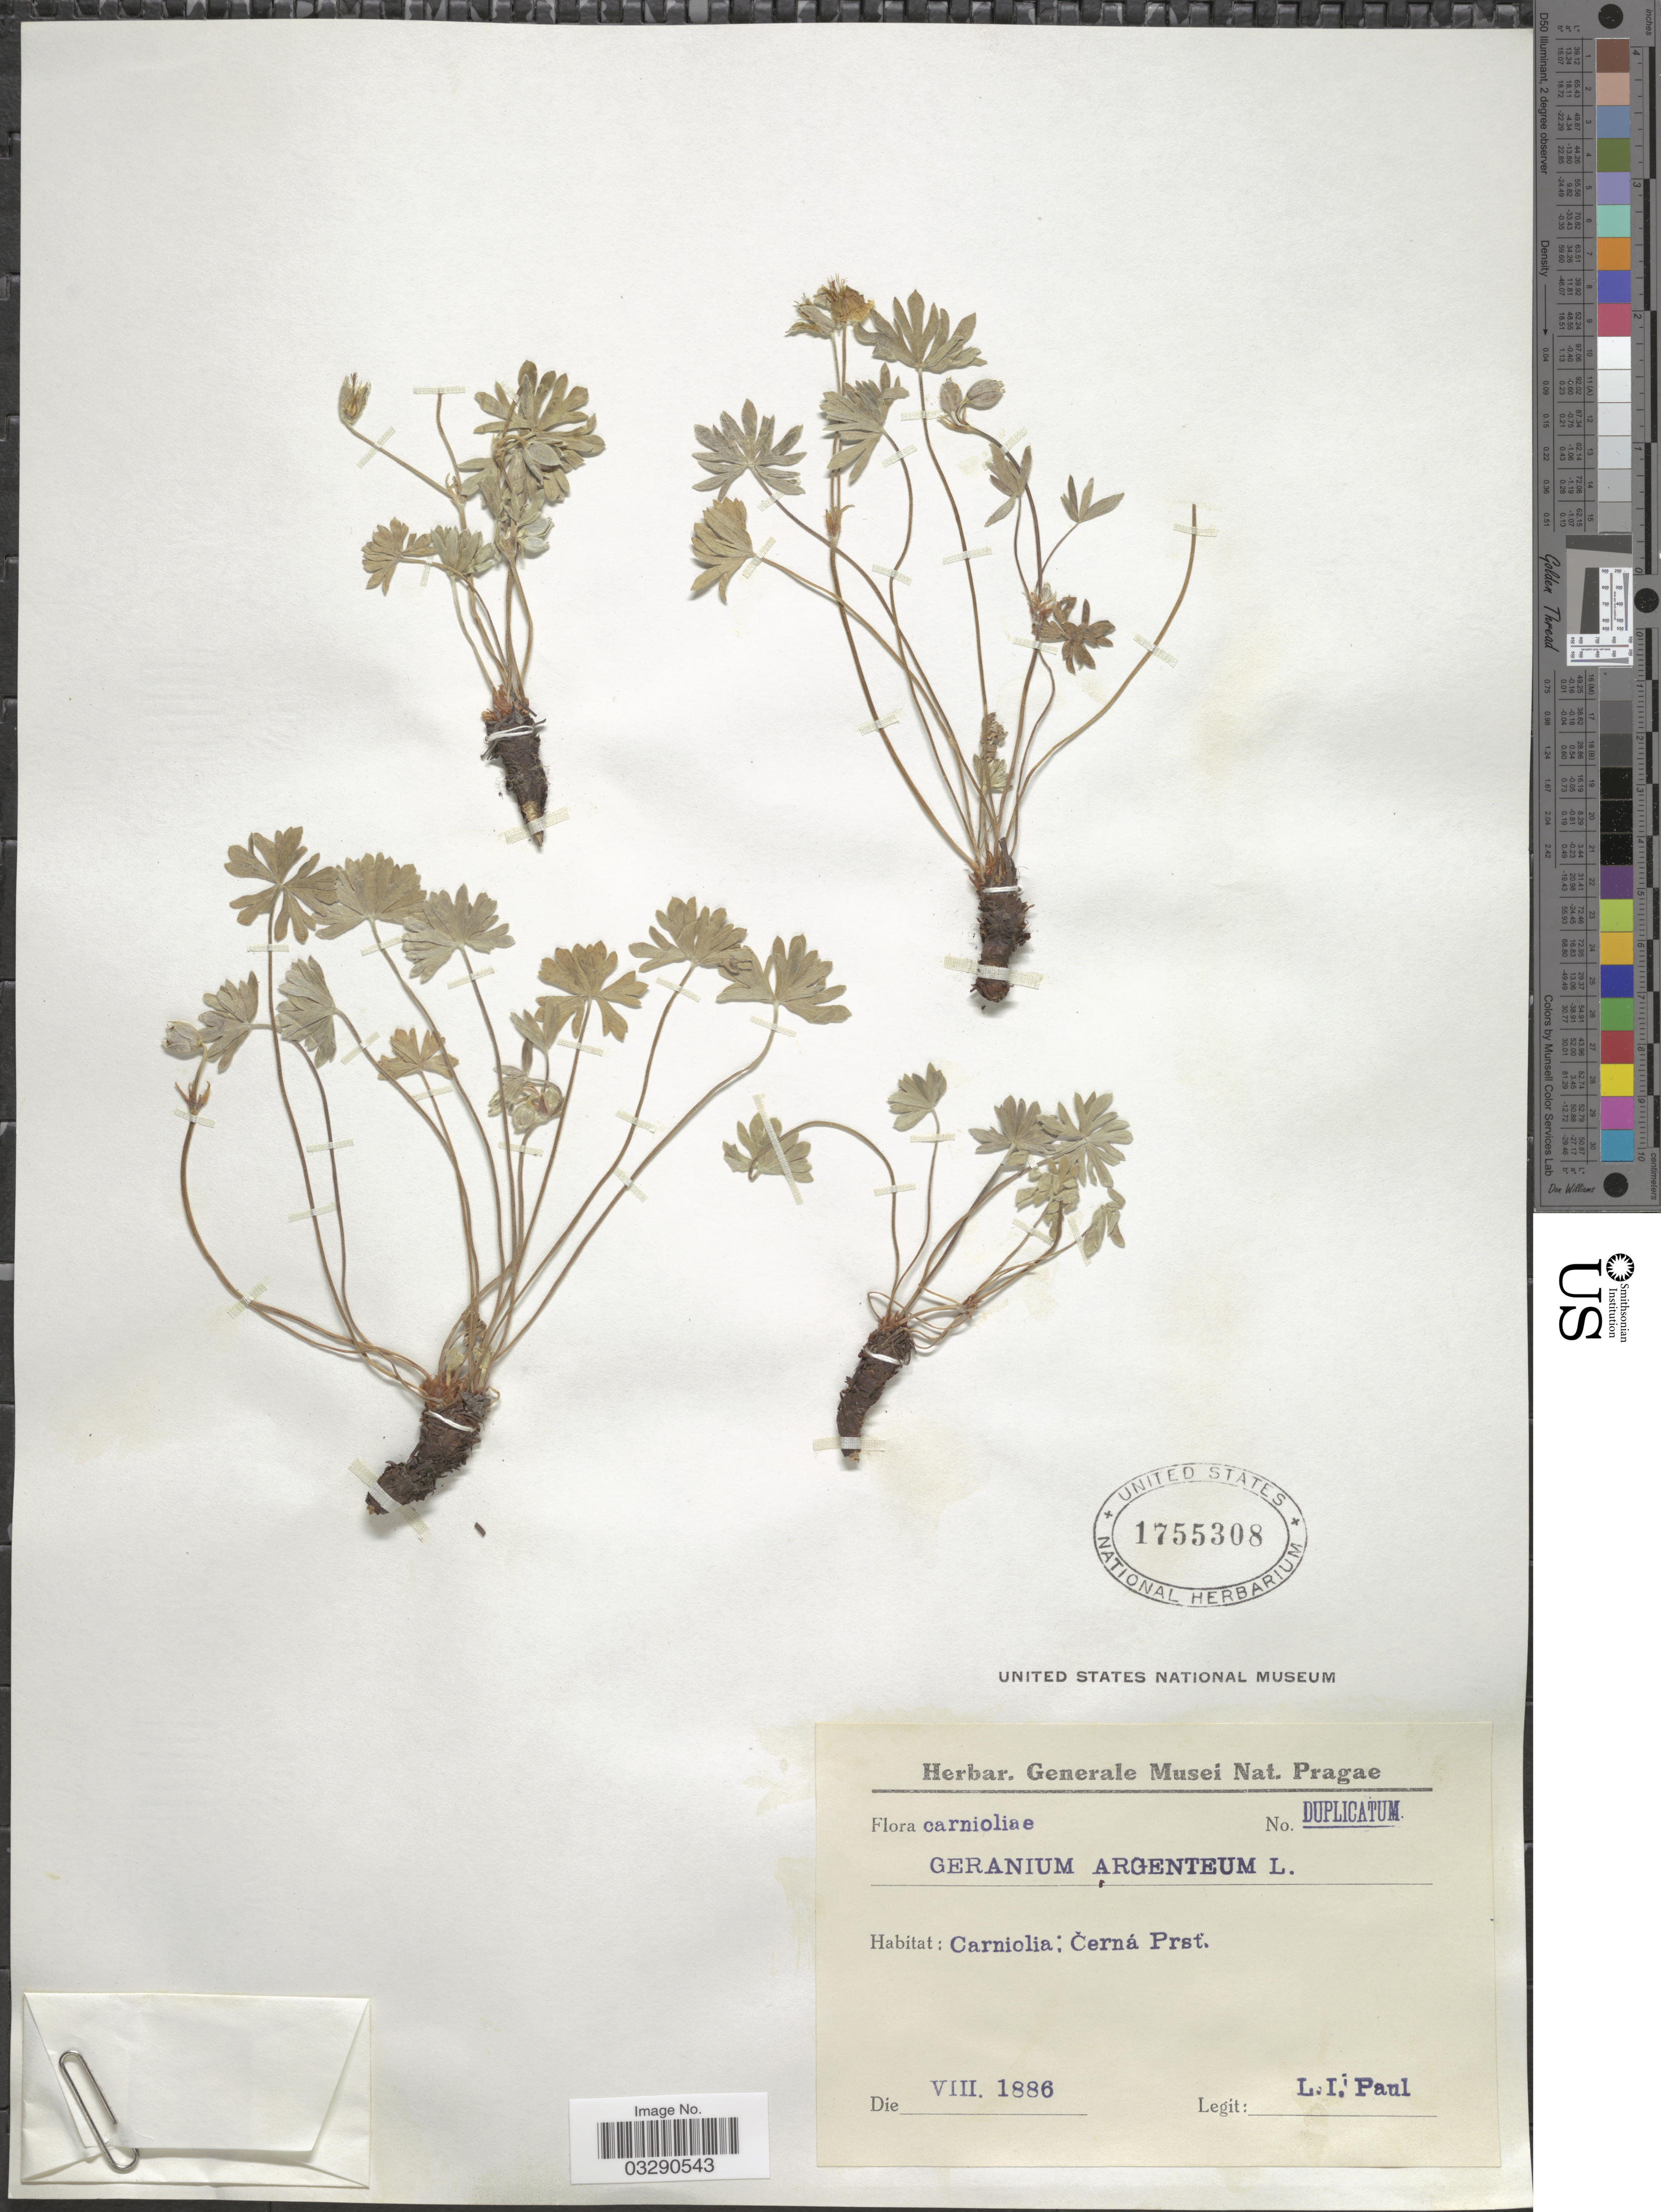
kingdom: Plantae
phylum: Tracheophyta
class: Magnoliopsida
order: Geraniales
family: Geraniaceae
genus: Geranium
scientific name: Geranium argenteum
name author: L.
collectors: L. Paul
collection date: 1886-08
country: Slovenia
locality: Carniolia: Černá Prst.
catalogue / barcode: US 1755308